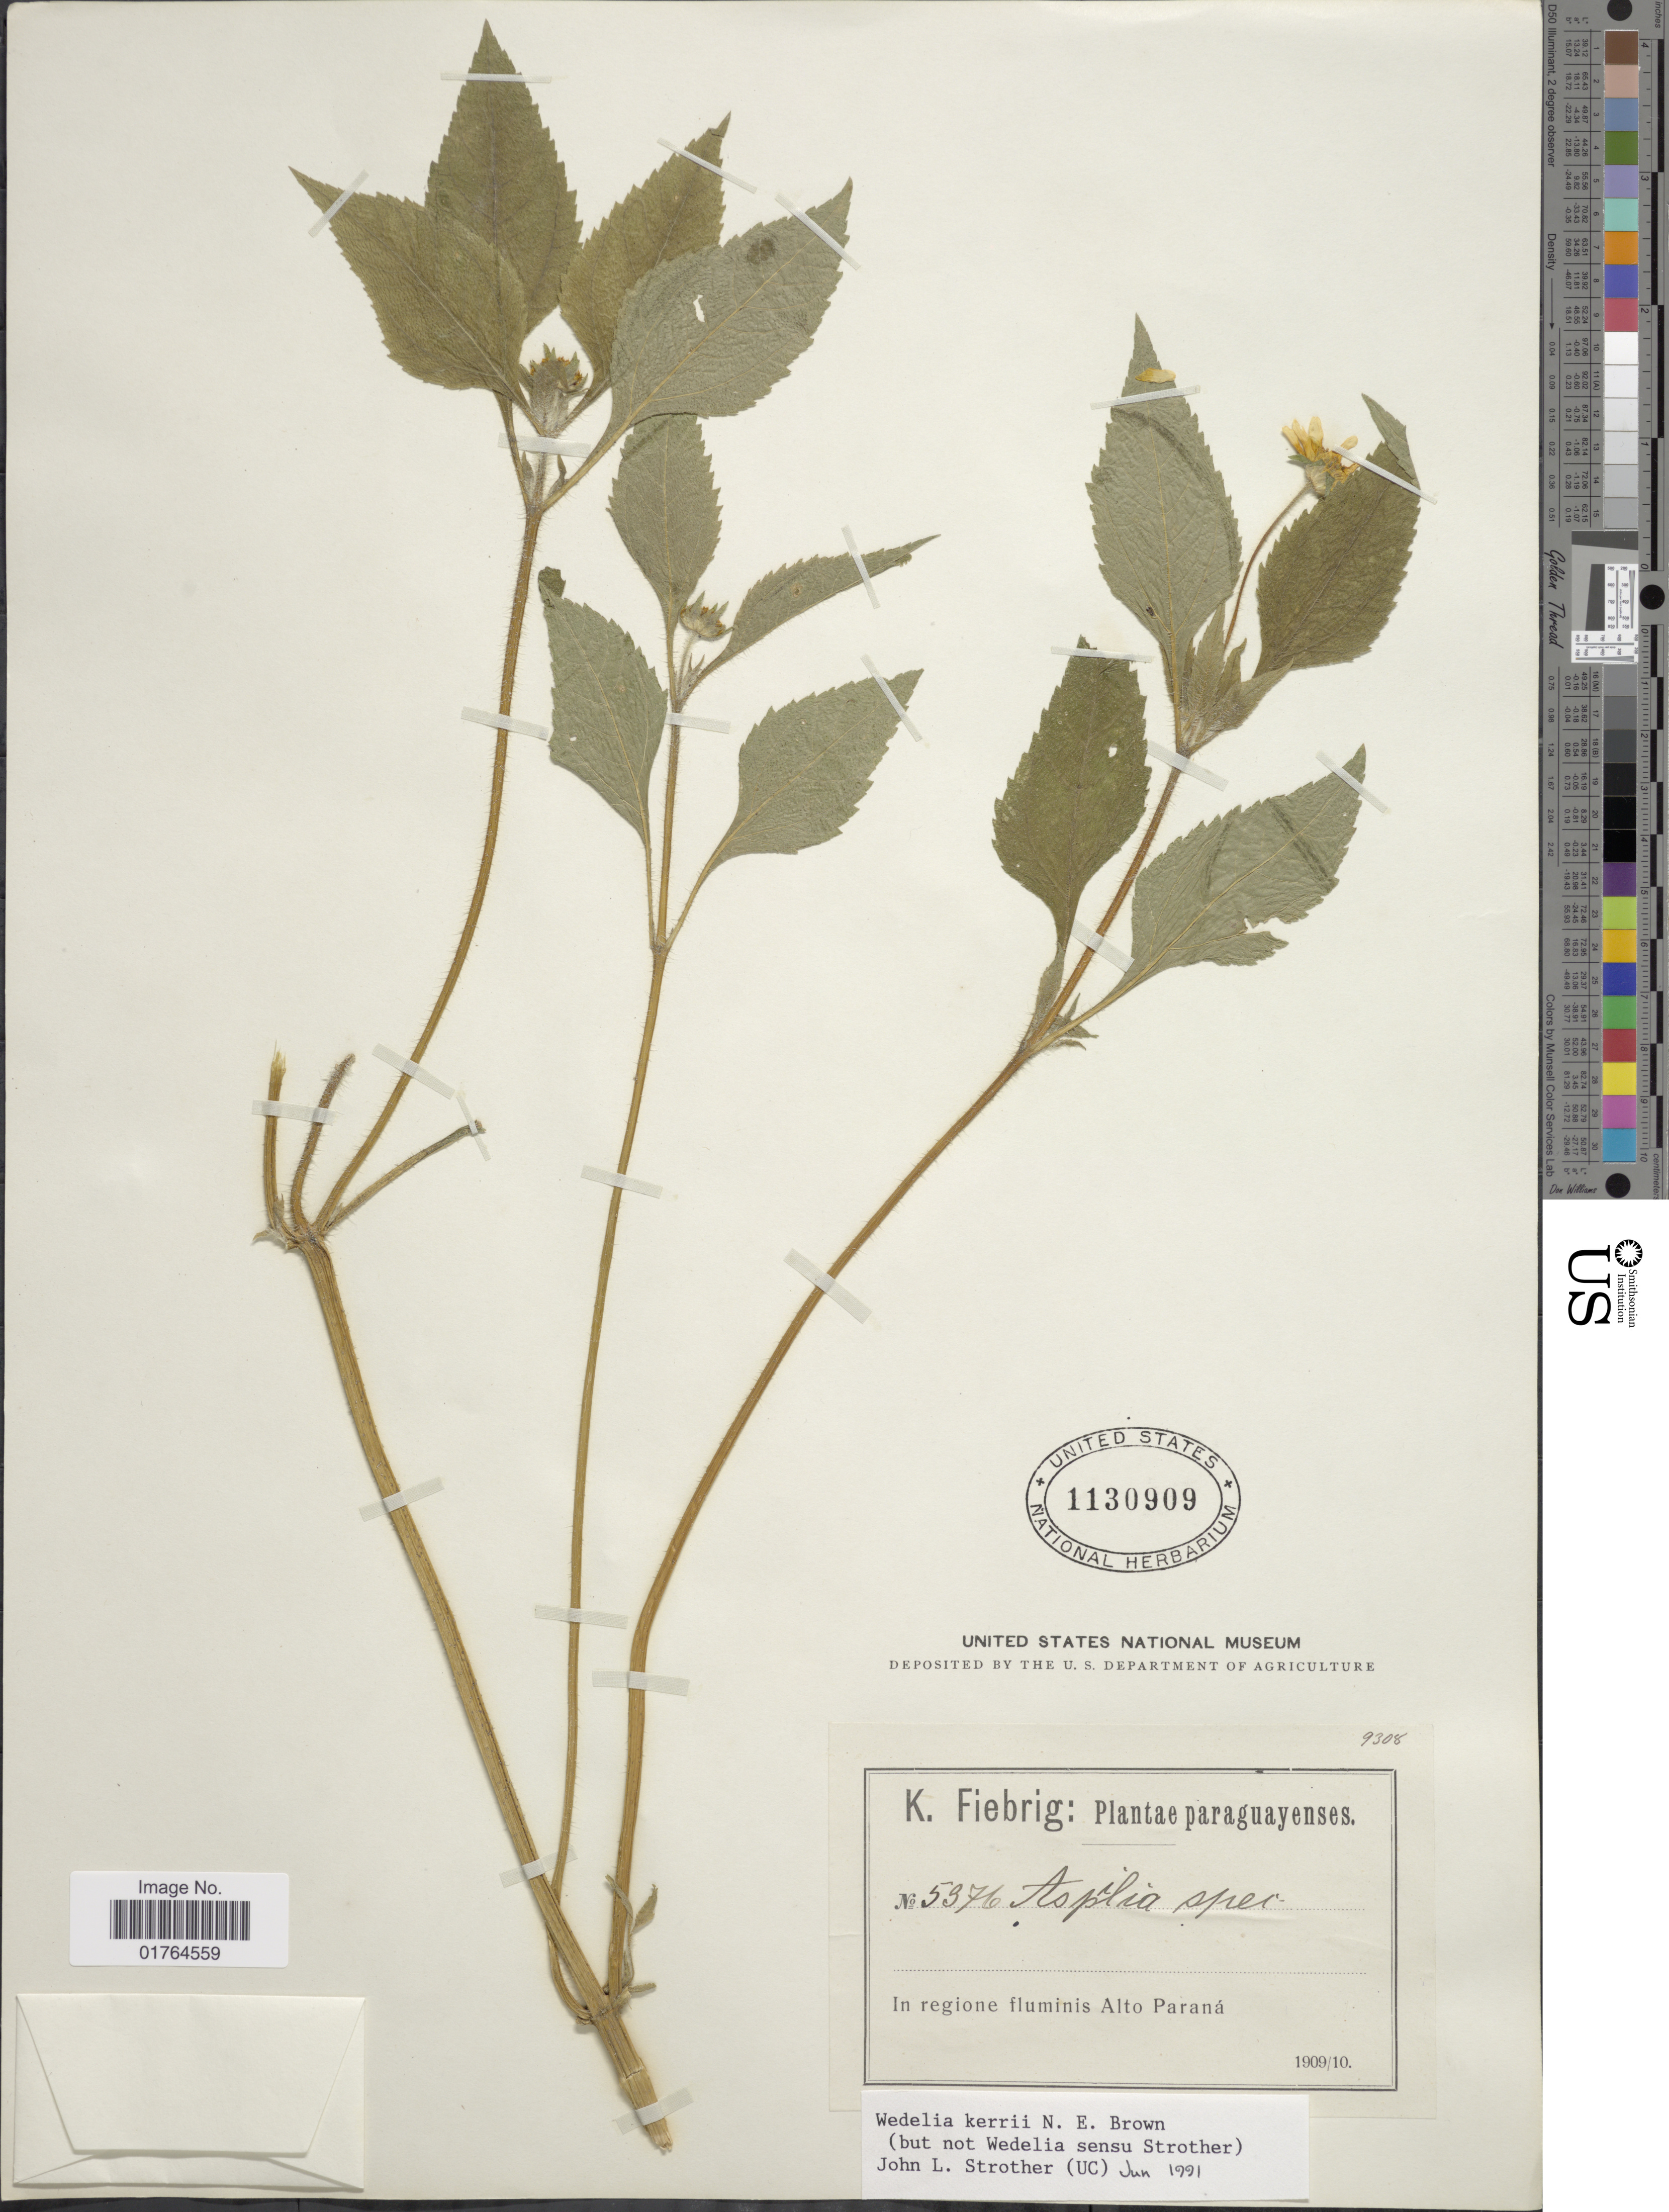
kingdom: Plantae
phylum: Tracheophyta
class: Magnoliopsida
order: Asterales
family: Asteraceae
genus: Wedelia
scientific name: Wedelia kerrii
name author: N.E. Br.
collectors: K. Fiebrig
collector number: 5376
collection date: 1909/1910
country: Paraguay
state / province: Alto Parana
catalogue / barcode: US 1130909